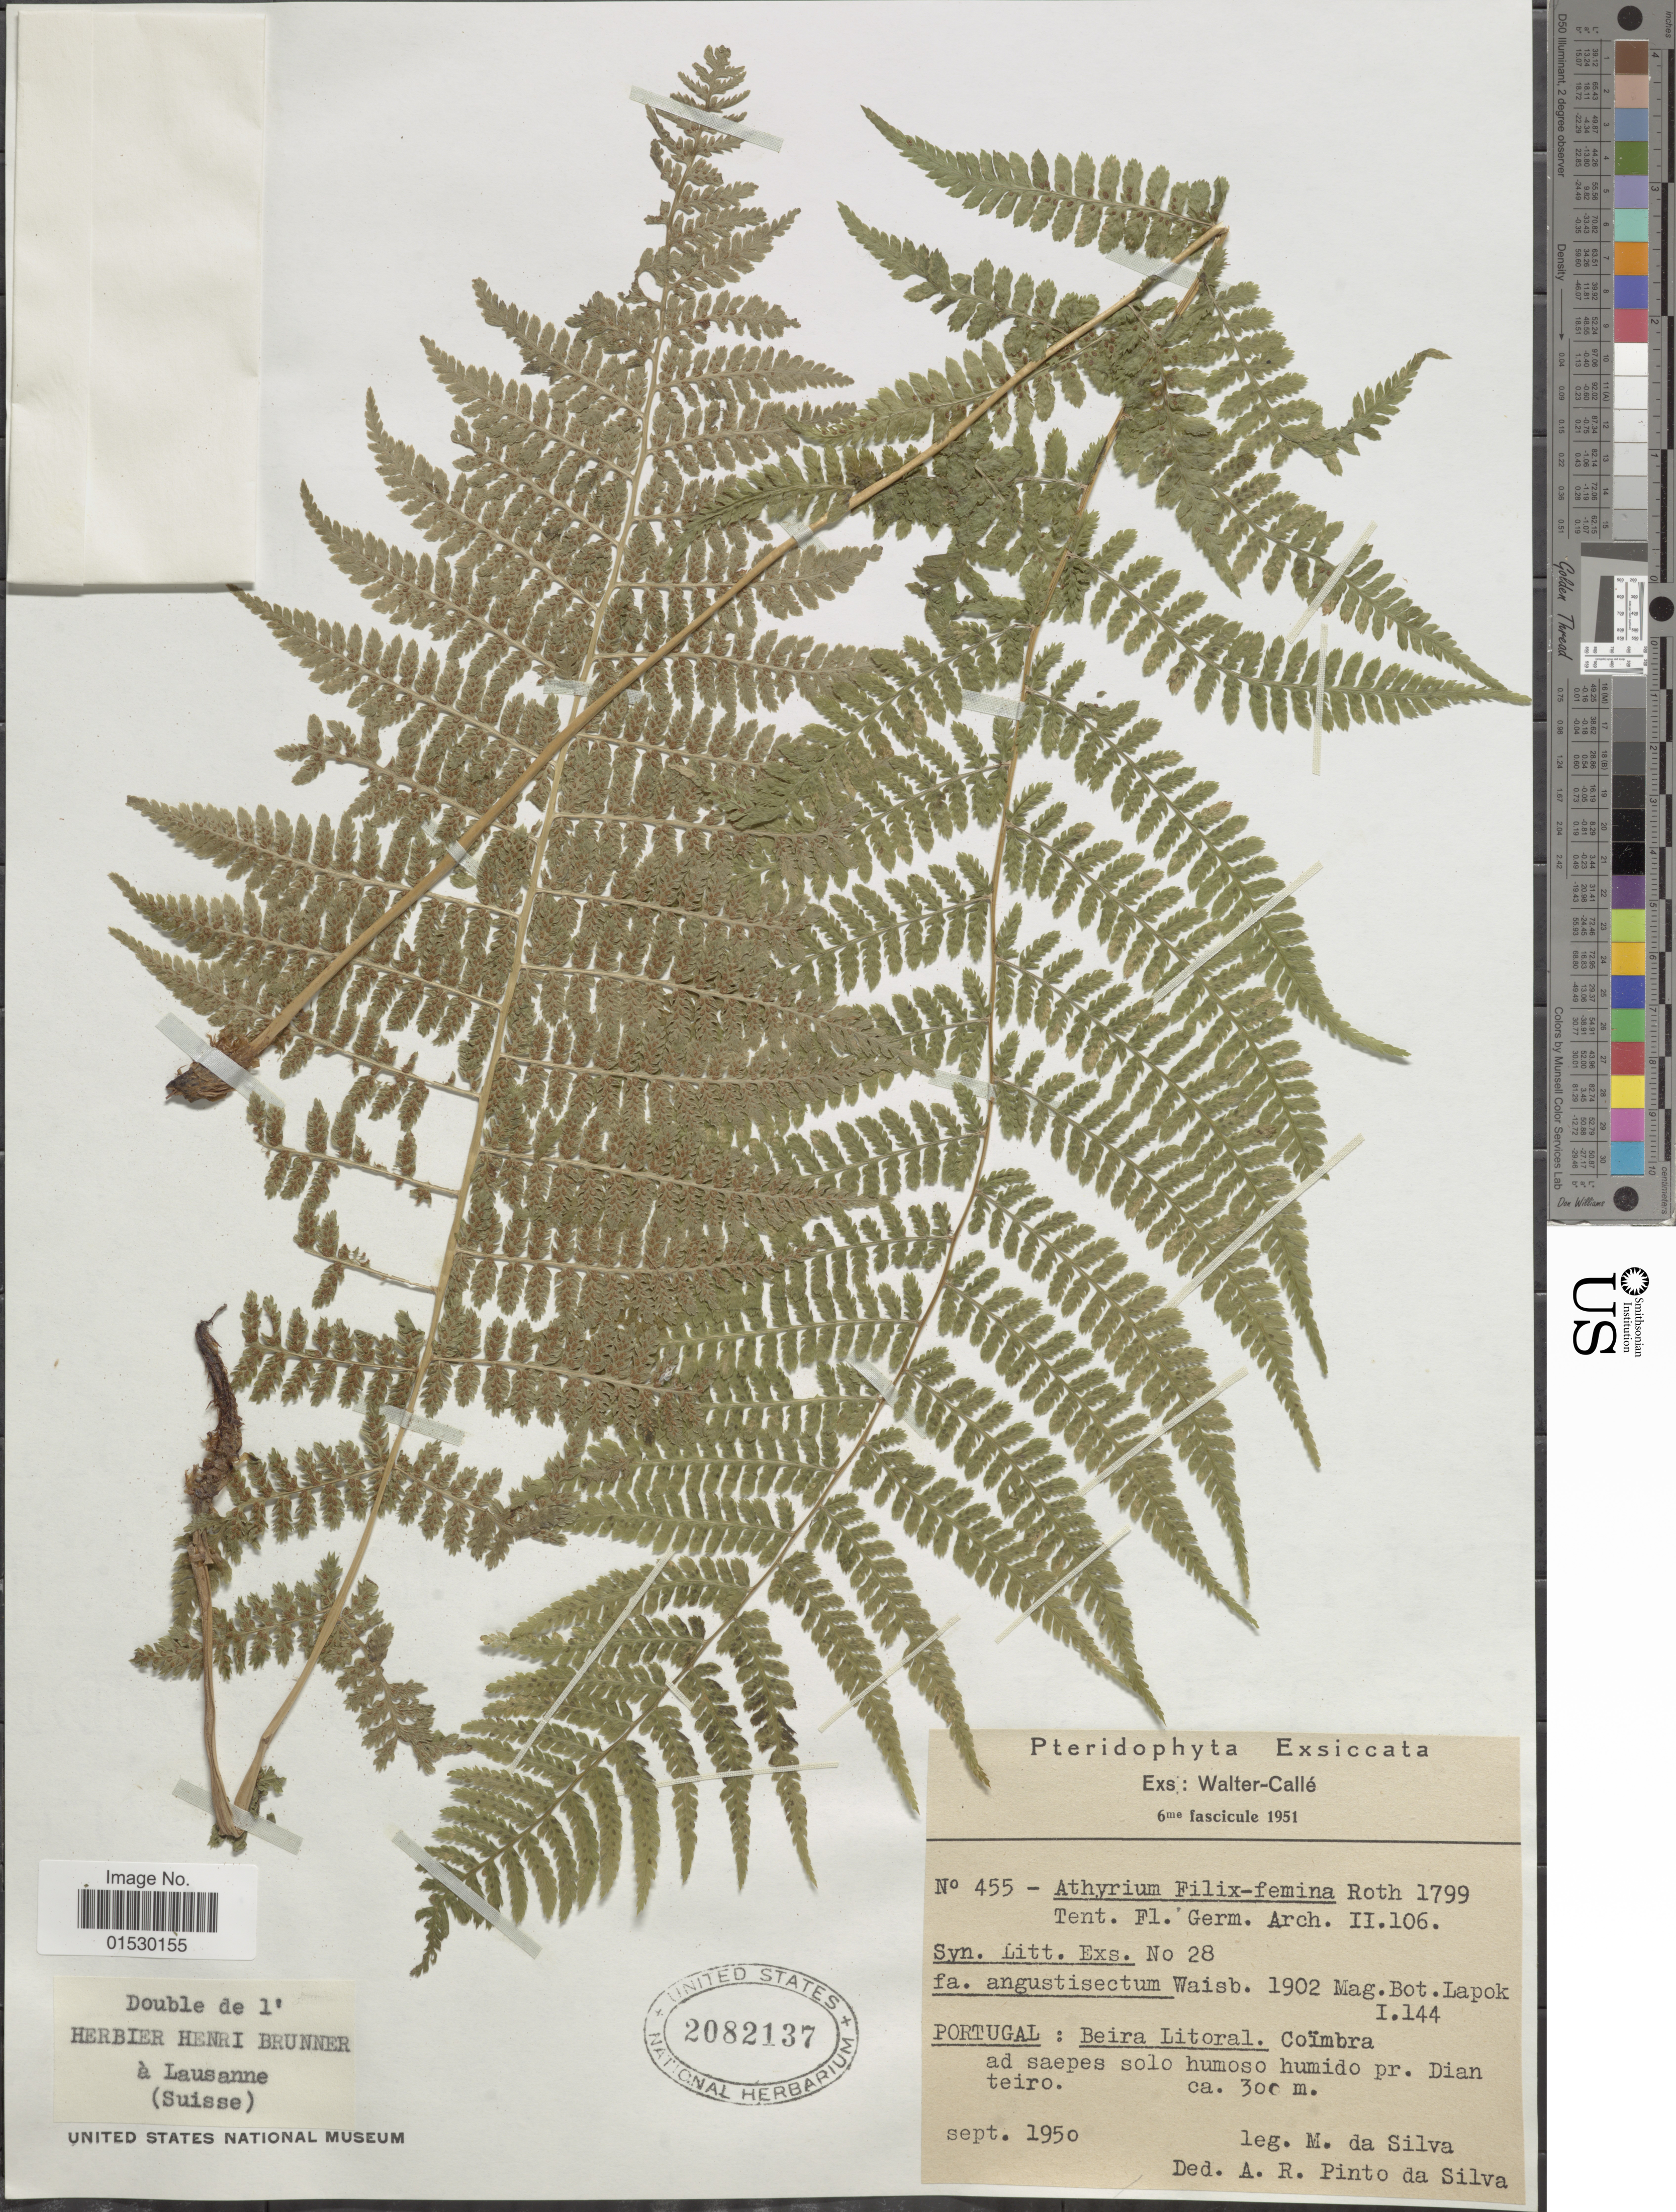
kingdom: Plantae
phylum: Tracheophyta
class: Polypodiopsida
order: Polypodiales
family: Athyriaceae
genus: Athyrium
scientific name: Athyrium filix-femina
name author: (L.) Roth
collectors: M. Silva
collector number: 455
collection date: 1950-09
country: Portugal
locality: Beira Litoral, Coimbra ad saepes solo humoso humido pr. Dian teiro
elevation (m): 300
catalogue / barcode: US 2082137